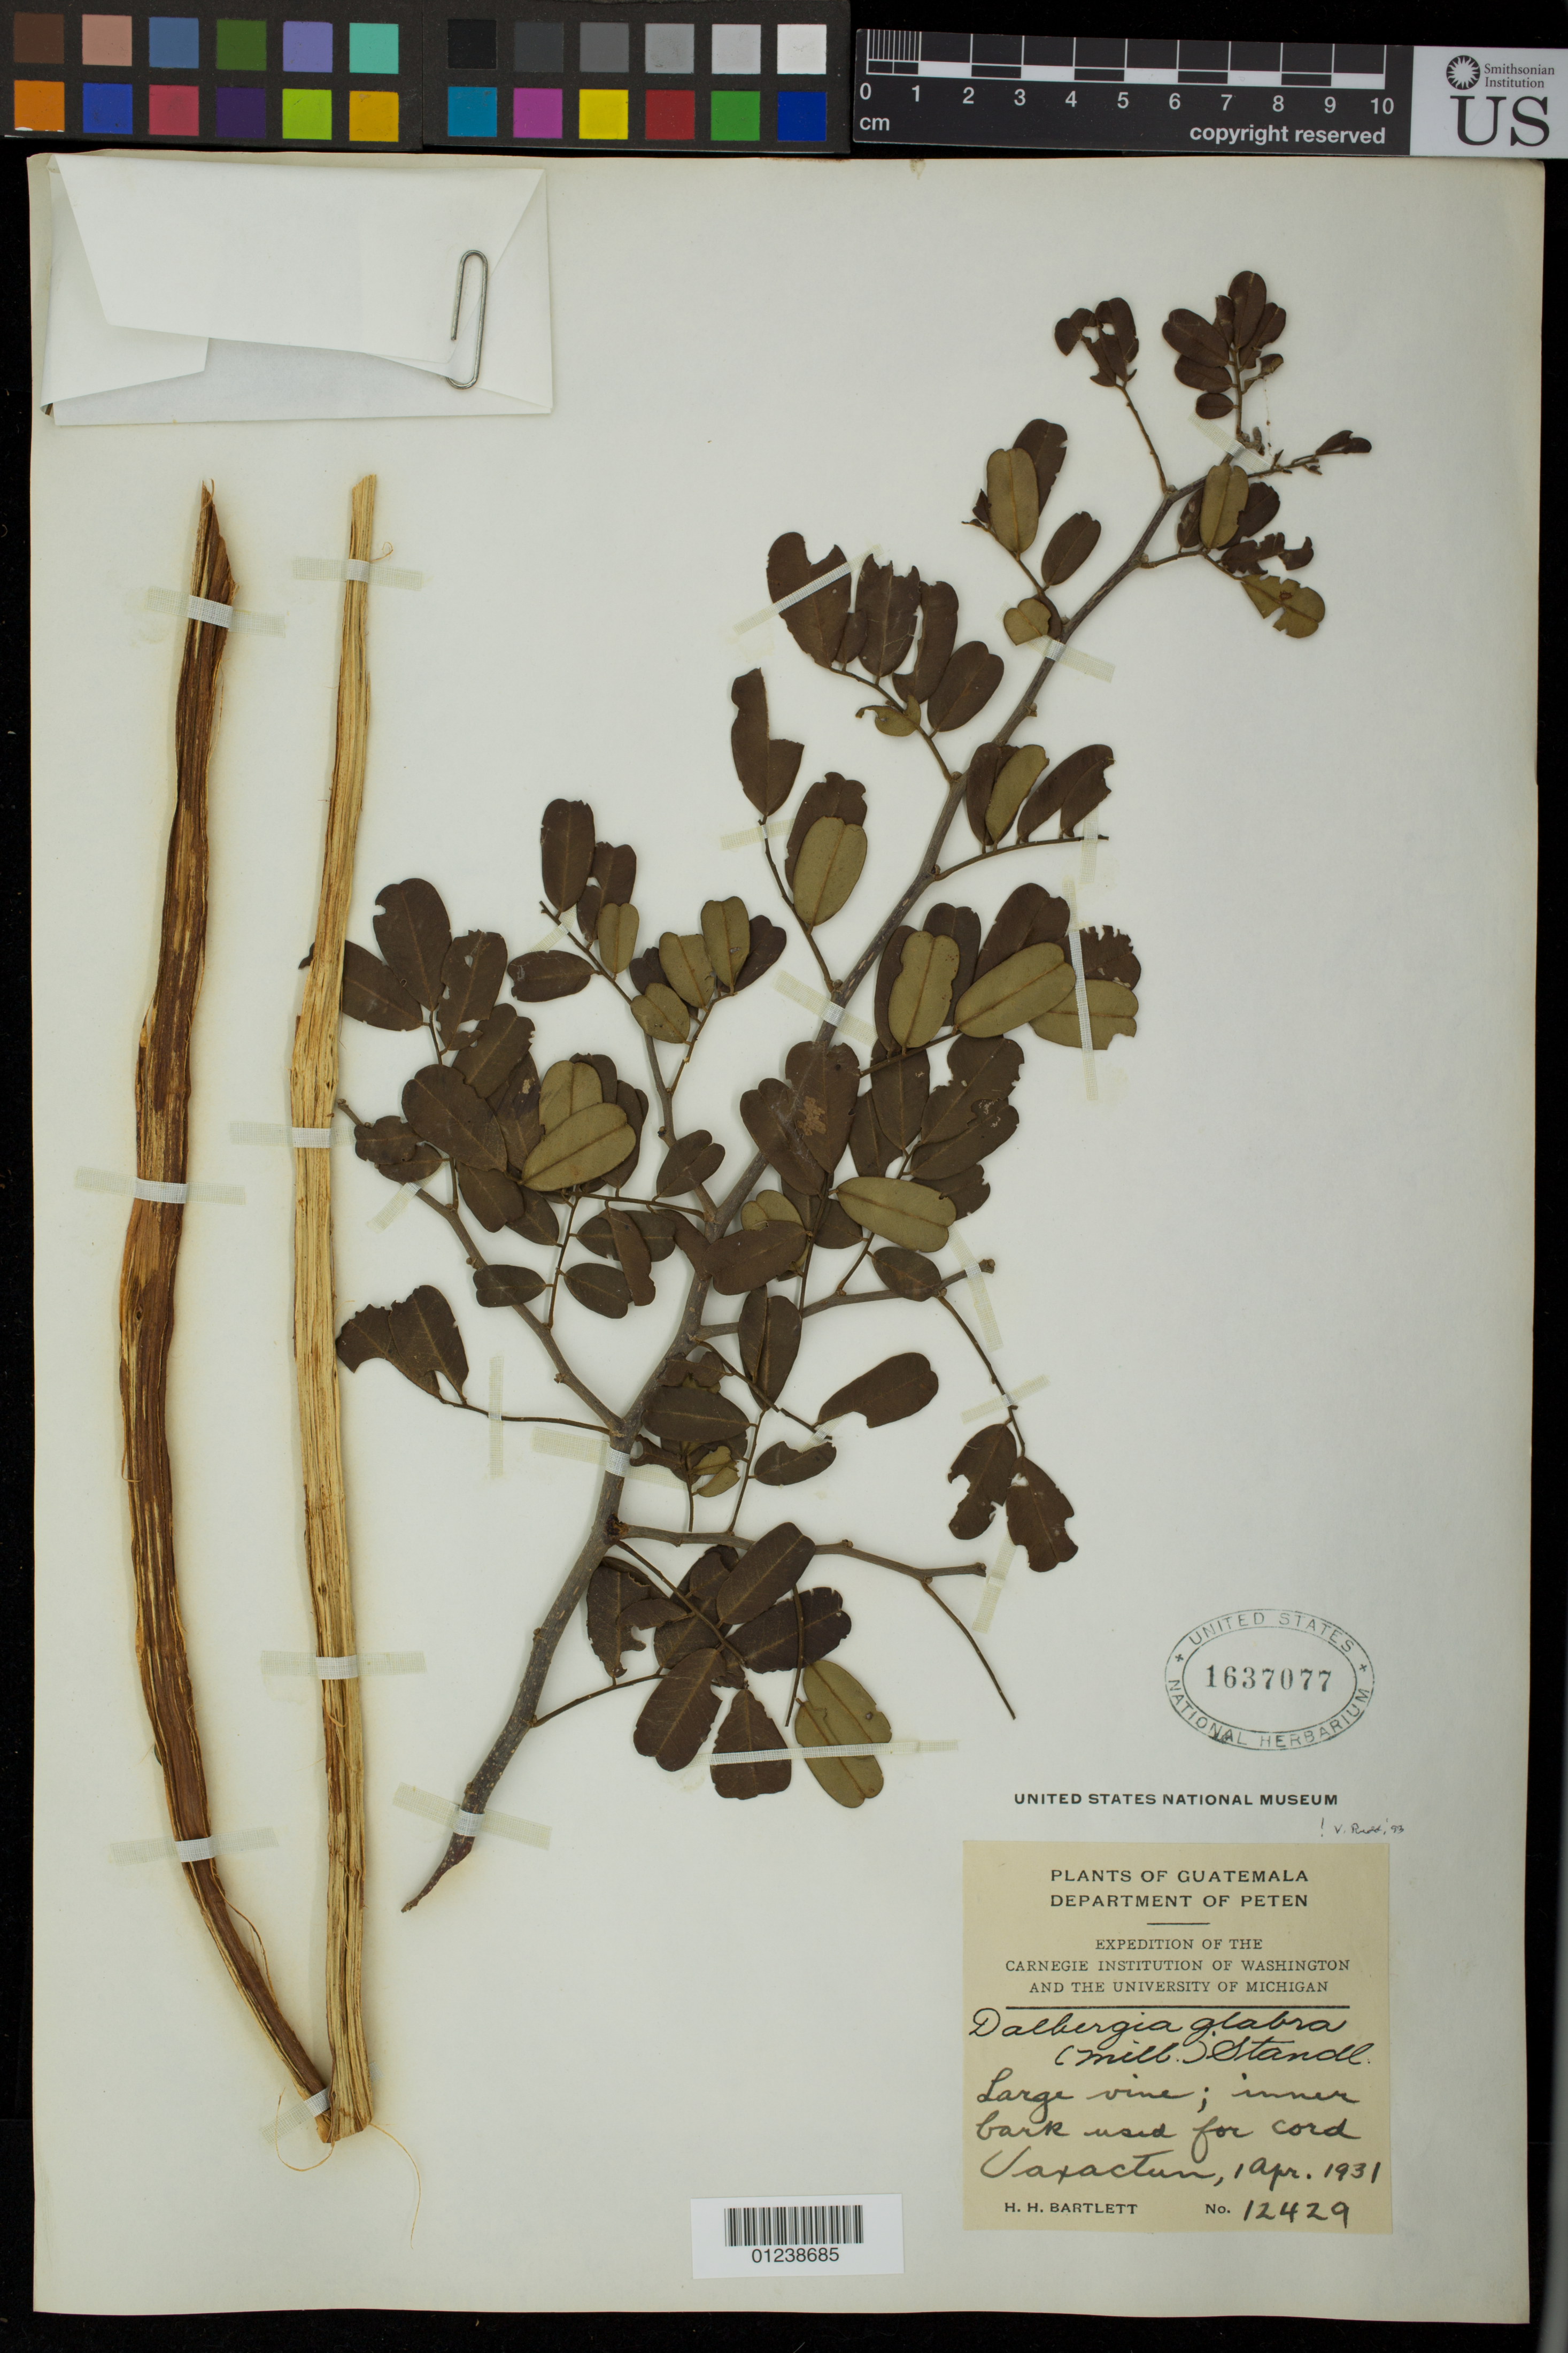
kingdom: Plantae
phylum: Tracheophyta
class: Magnoliopsida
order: Fabales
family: Fabaceae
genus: Dalbergia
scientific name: Dalbergia glabra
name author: (Mill.) Standl.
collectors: H. H. Bartlett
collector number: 12429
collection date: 1931-04-01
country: Guatemala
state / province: El Petén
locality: Uaxactun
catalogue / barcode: US 1637077